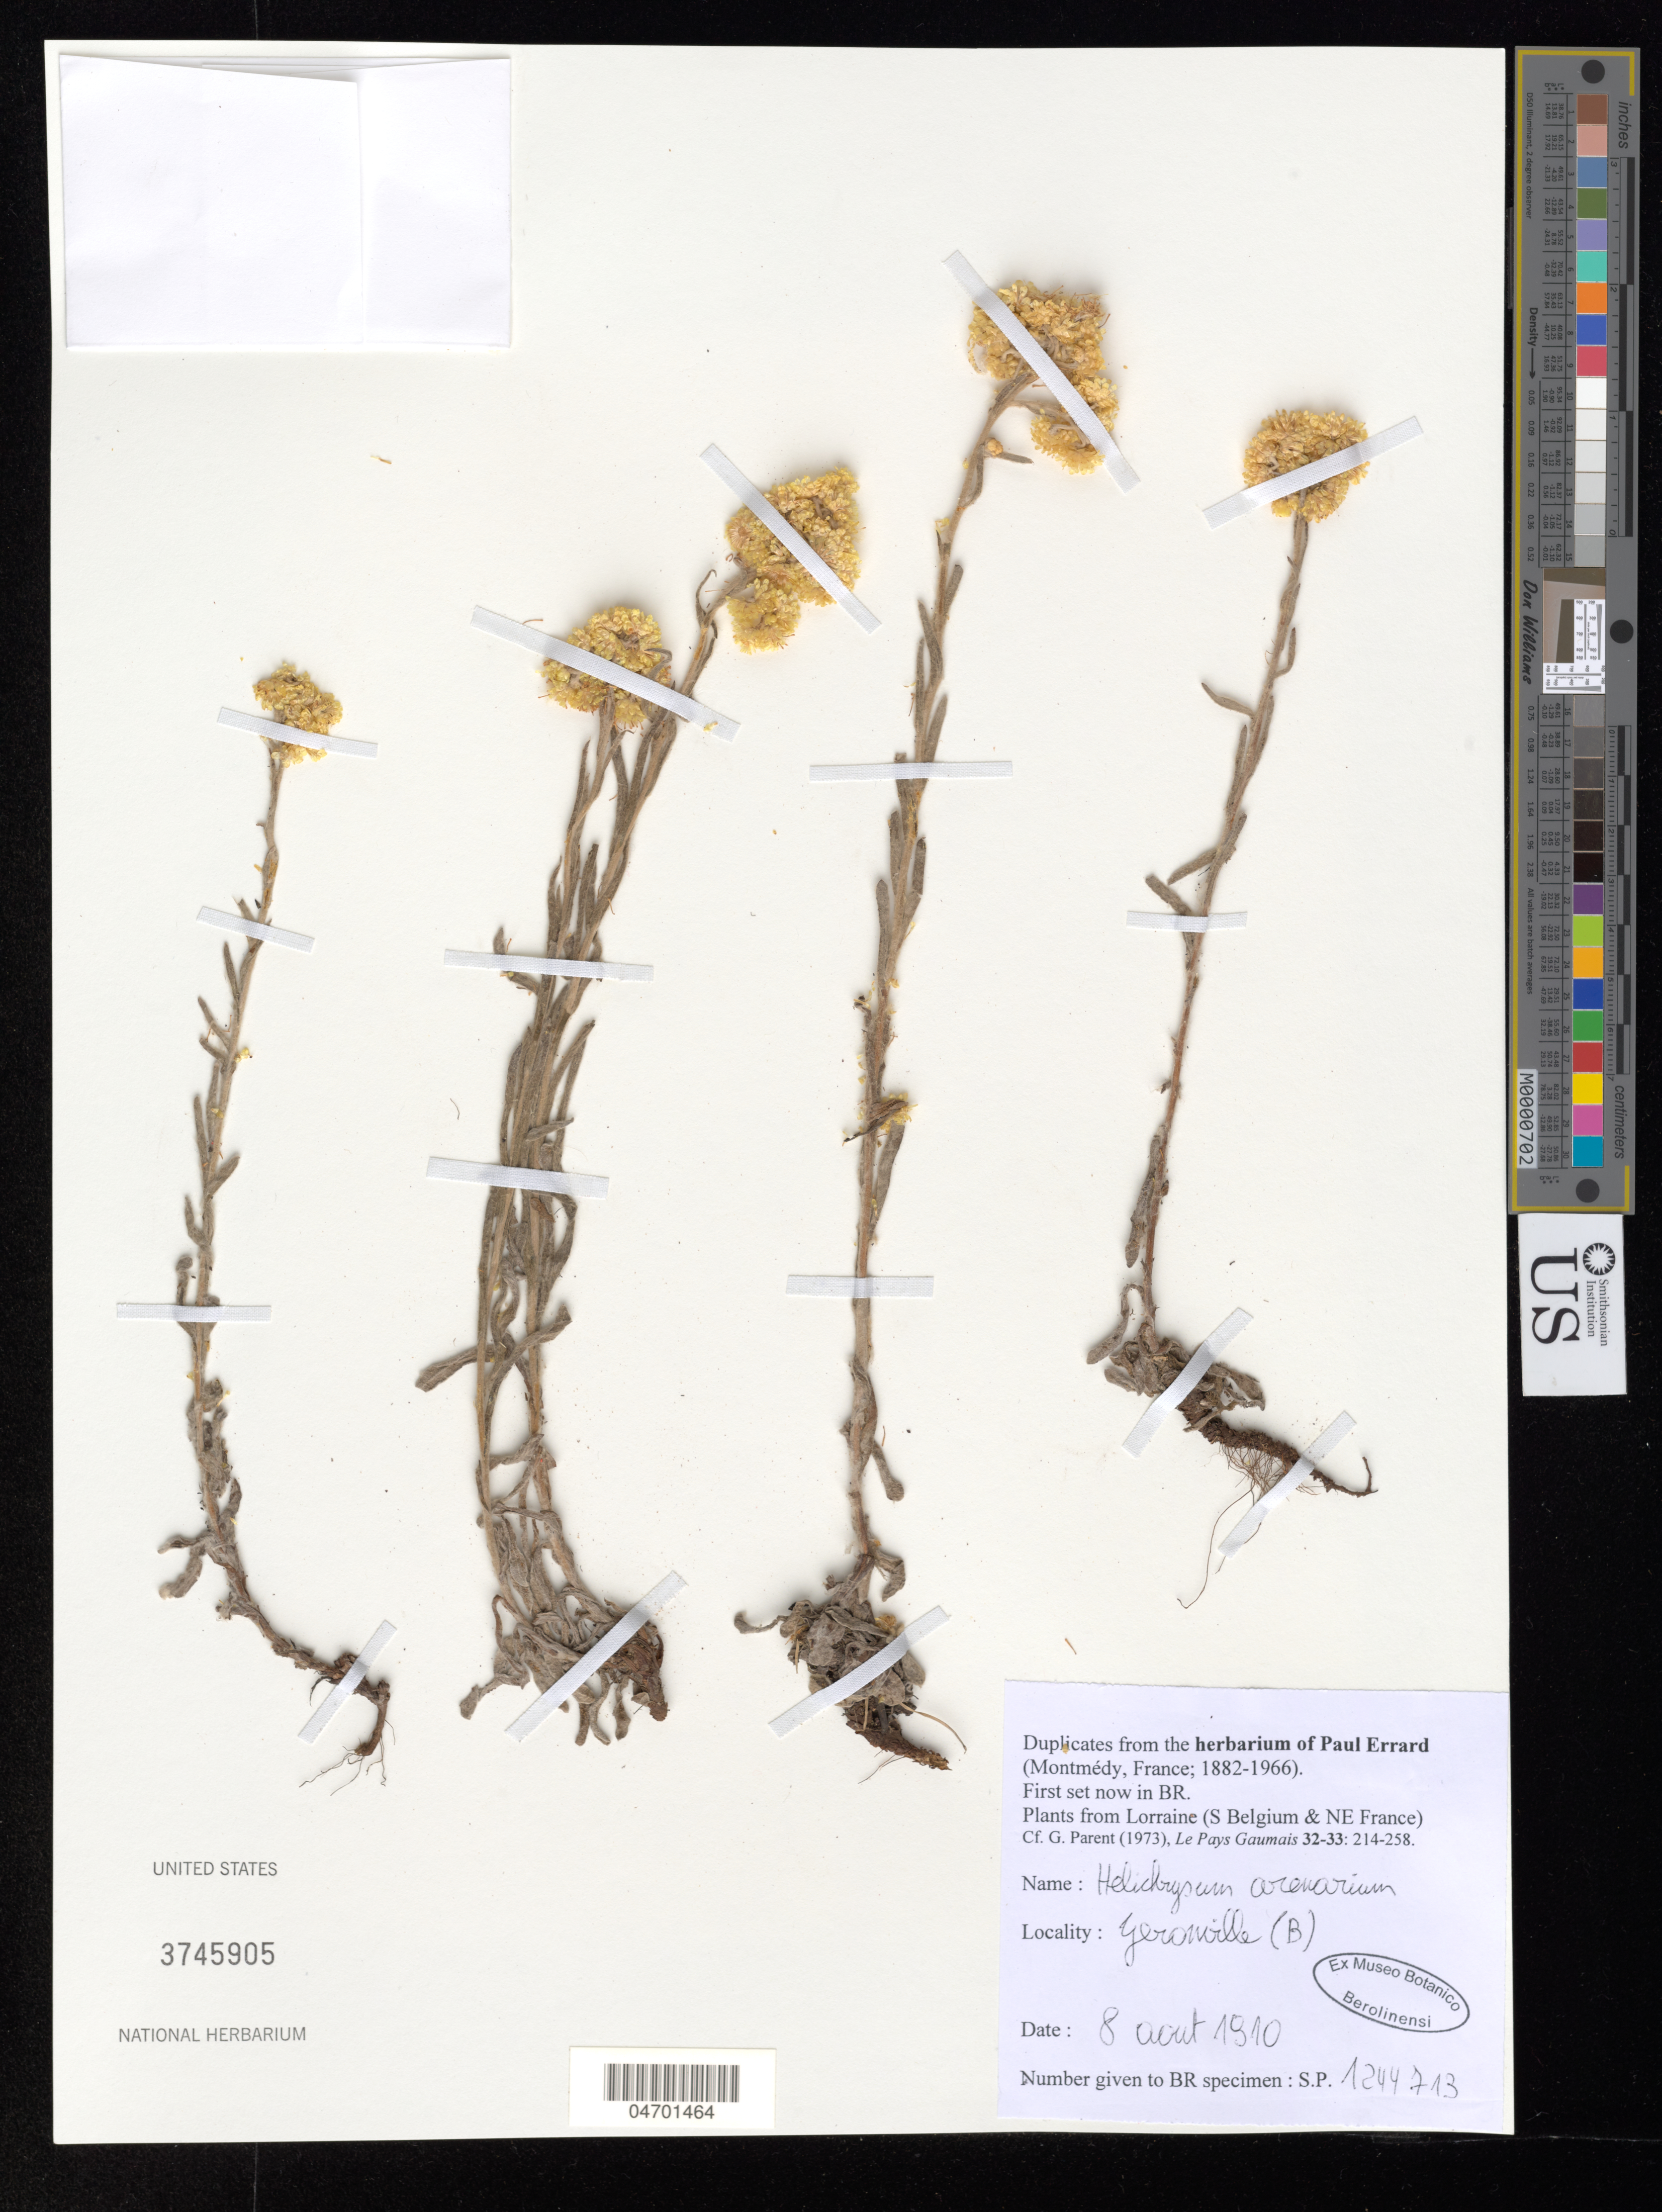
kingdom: Plantae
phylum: Tracheophyta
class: Magnoliopsida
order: Asterales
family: Asteraceae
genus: Helichrysum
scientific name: Helichrysum arenarium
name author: (L.) Moench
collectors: ex Mus. Bot. Berolinensi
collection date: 1910-08-08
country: Belgium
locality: Lorraine (S Belgium & NE France). Gerouville (B).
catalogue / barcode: US 3745905